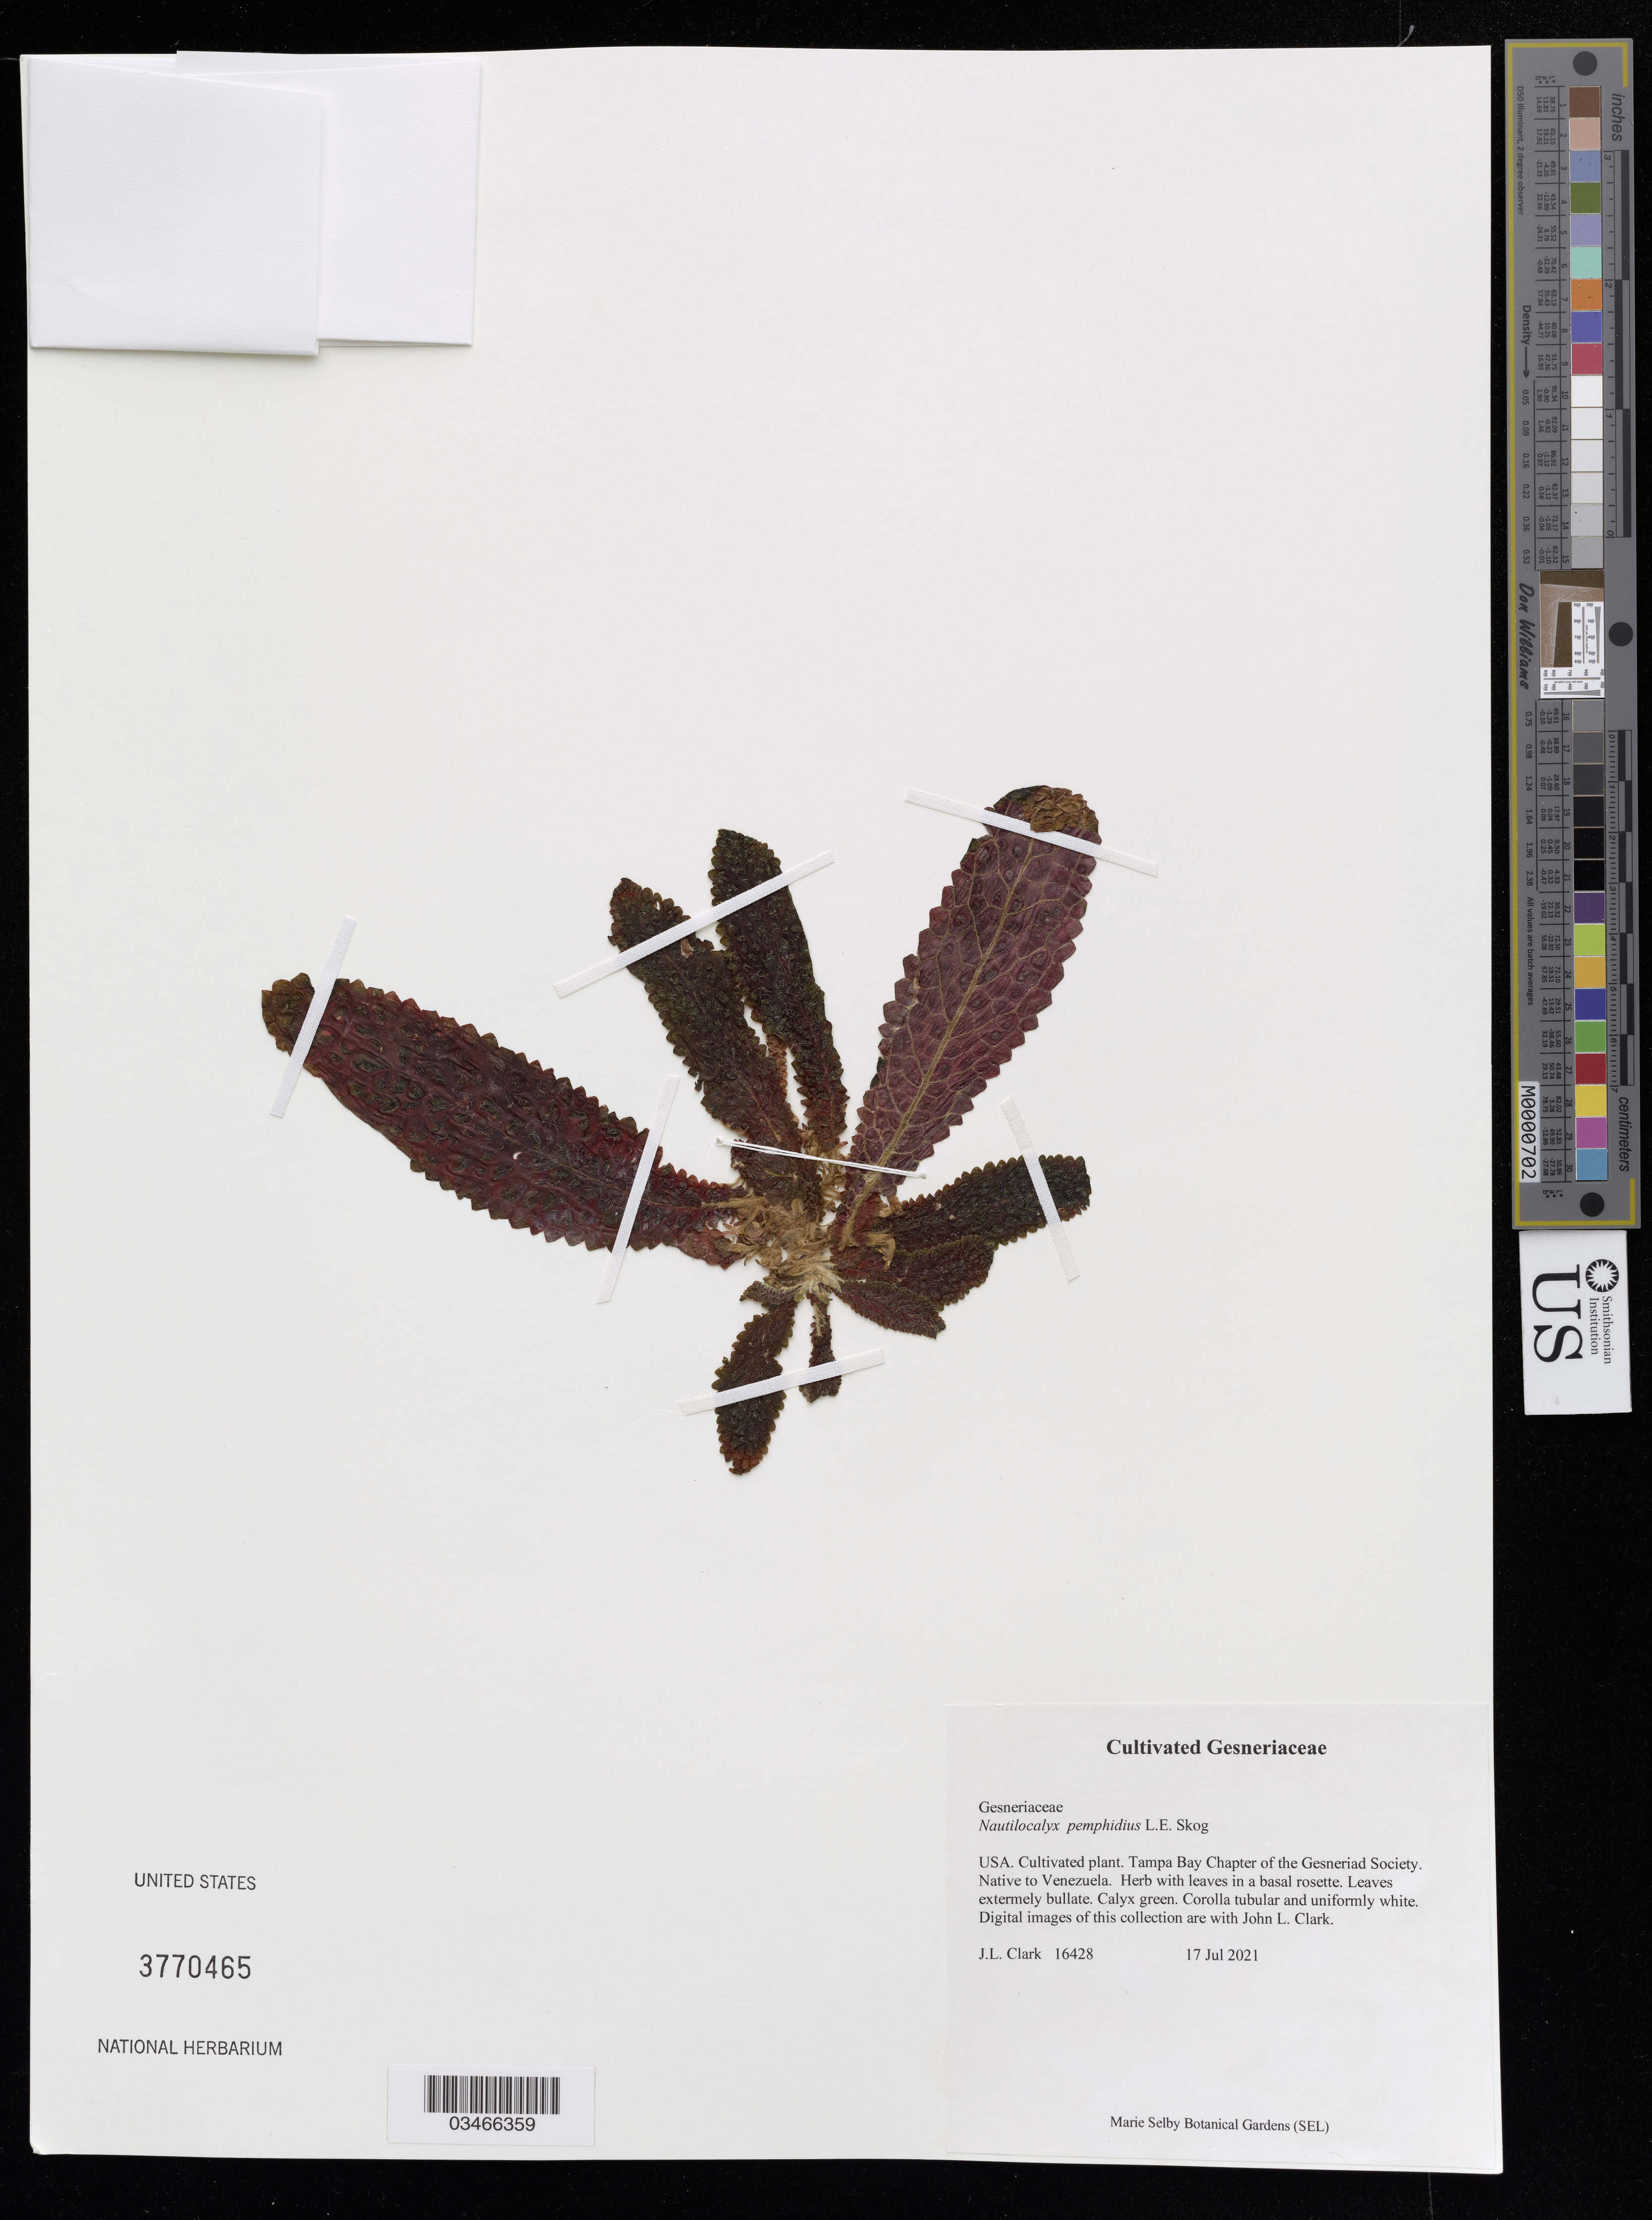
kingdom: Plantae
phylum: Tracheophyta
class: Magnoliopsida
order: Lamiales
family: Gesneriaceae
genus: Nautilocalyx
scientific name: Nautilocalyx pemphidius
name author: L.E. Skog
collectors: J. Clark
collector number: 16428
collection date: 2021-07-17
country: United States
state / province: Florida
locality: USA. Tampa Bay Chapter of the Gesneriad Society. Native to Venezuela.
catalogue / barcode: US 3770465